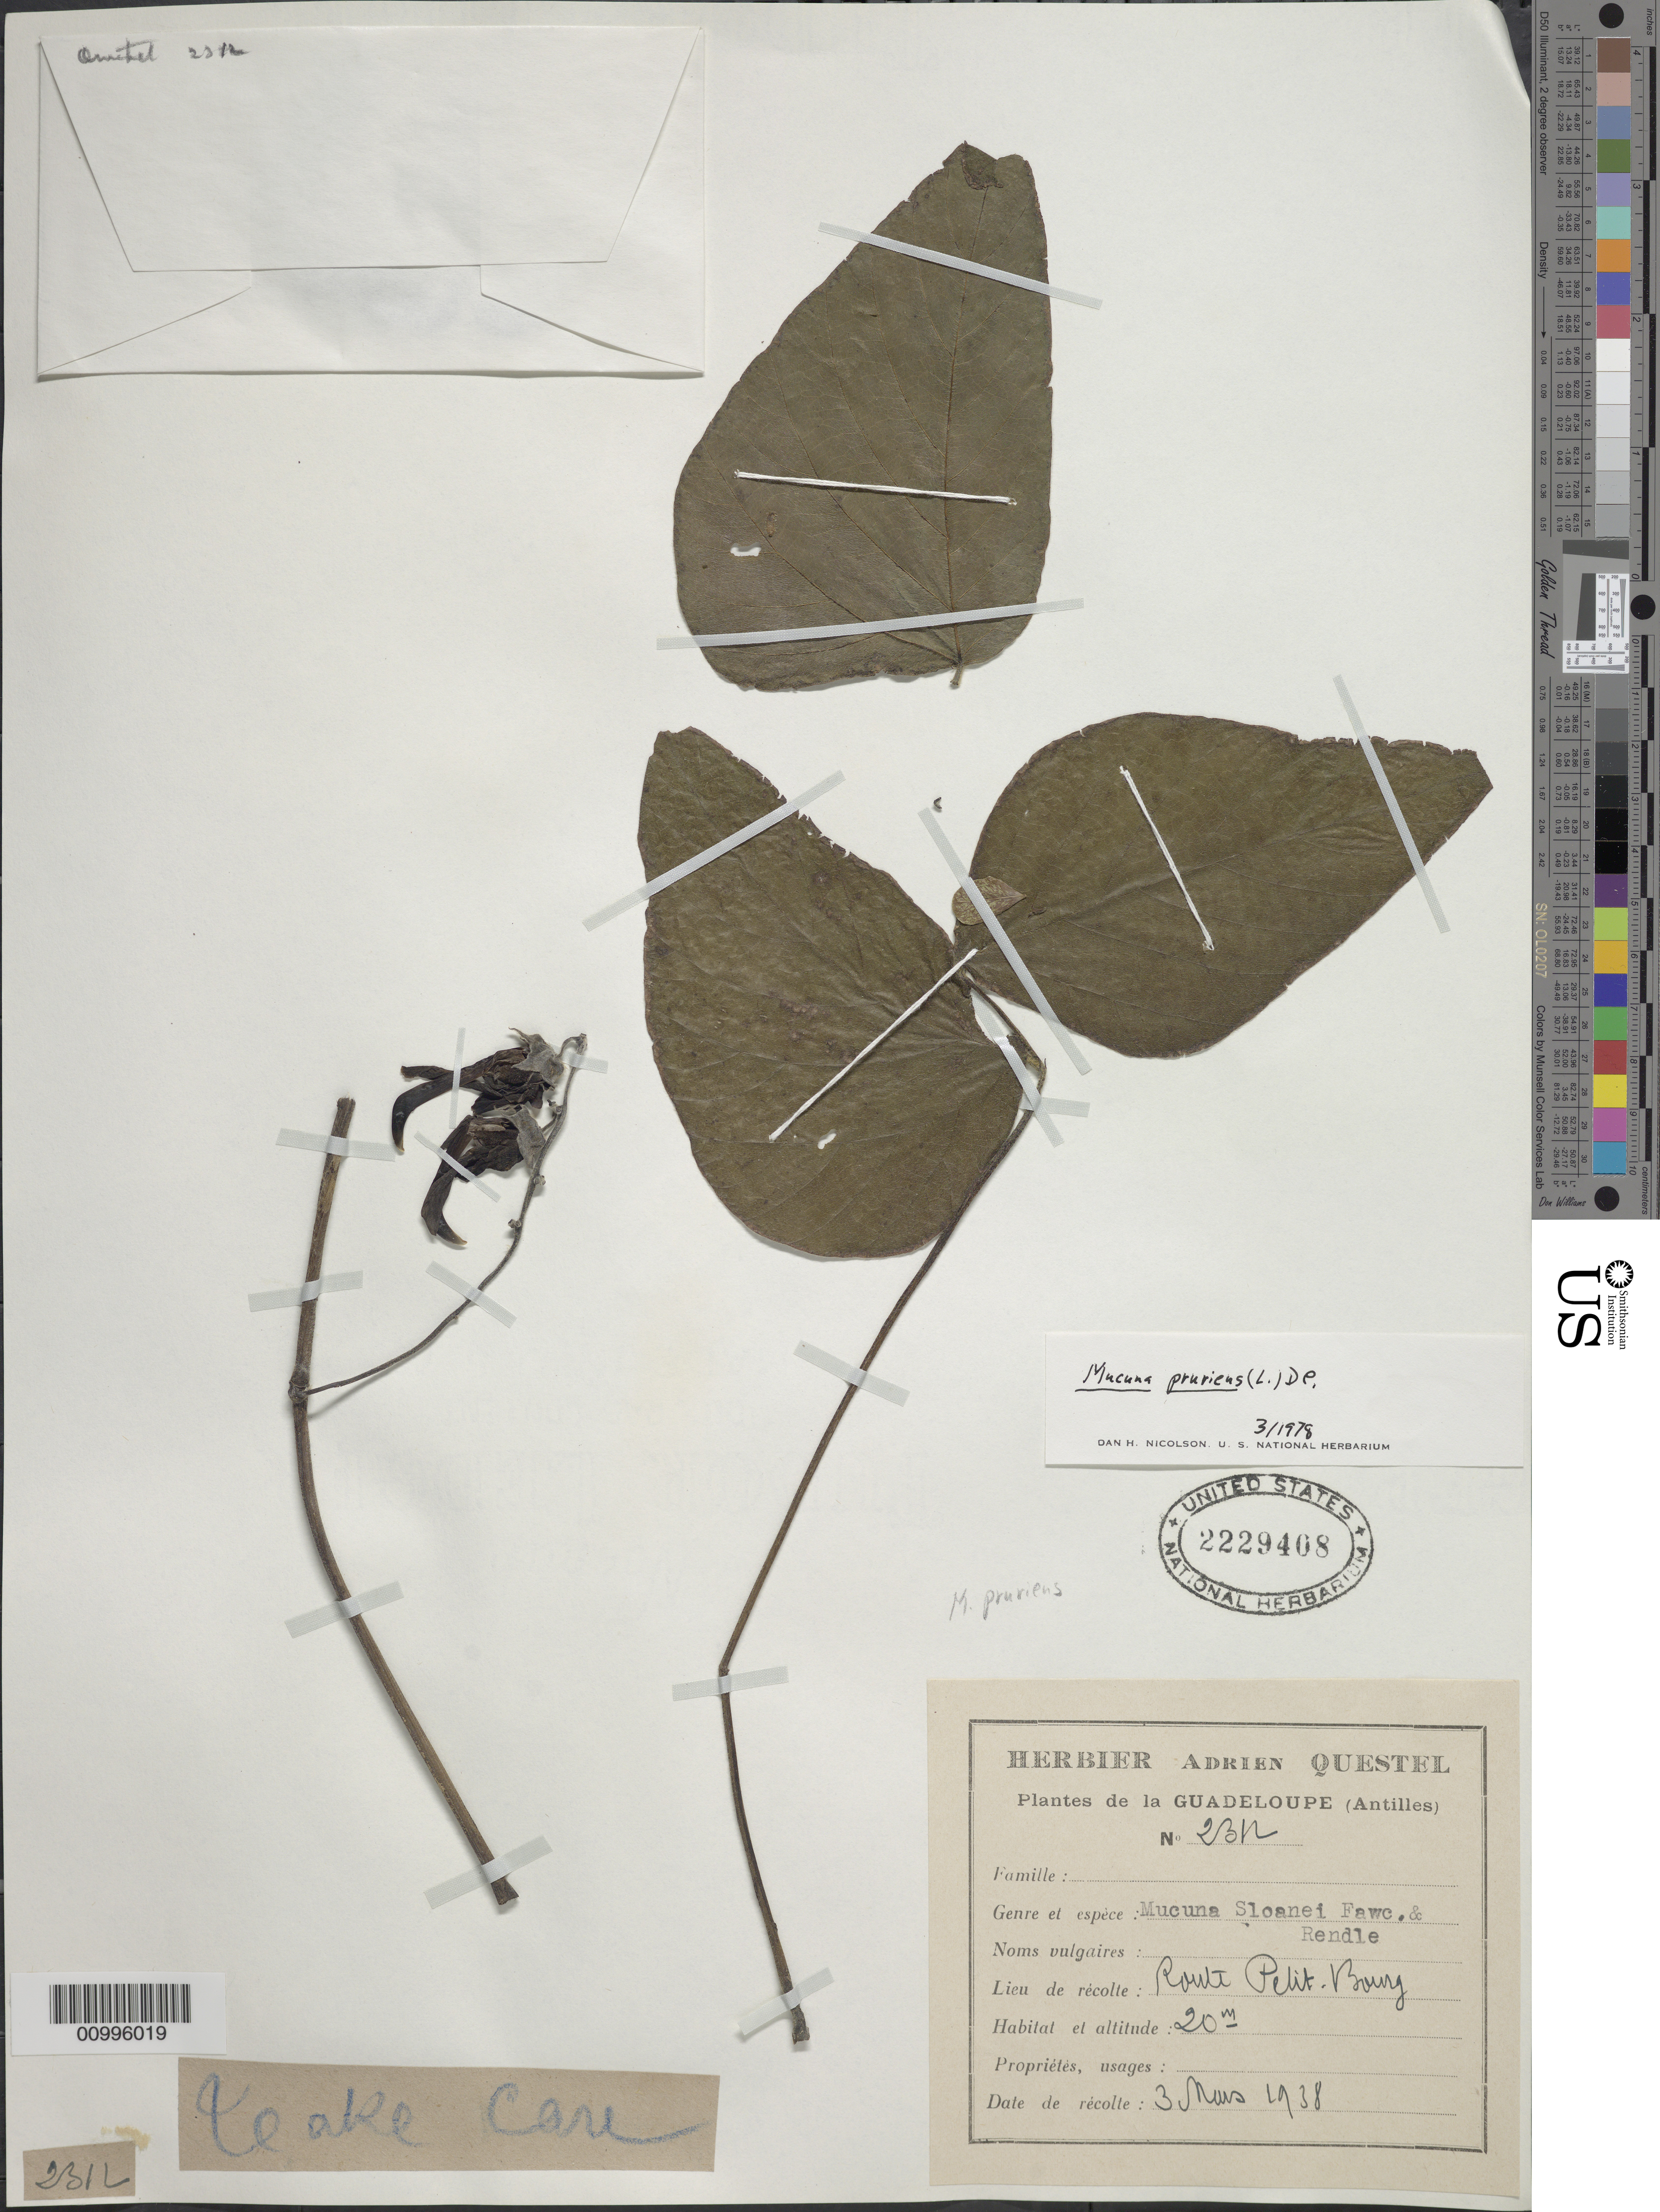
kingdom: Plantae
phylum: Tracheophyta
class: Magnoliopsida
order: Fabales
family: Fabaceae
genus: Mucuna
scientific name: Mucuna pruriens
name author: (L.) DC.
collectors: A. Questel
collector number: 2312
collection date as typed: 03 Mar 1938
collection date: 1938-03-03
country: Guadeloupe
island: Basse Terre [Guadeloupe]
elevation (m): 20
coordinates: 0 N, 0 E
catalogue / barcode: US 2229408